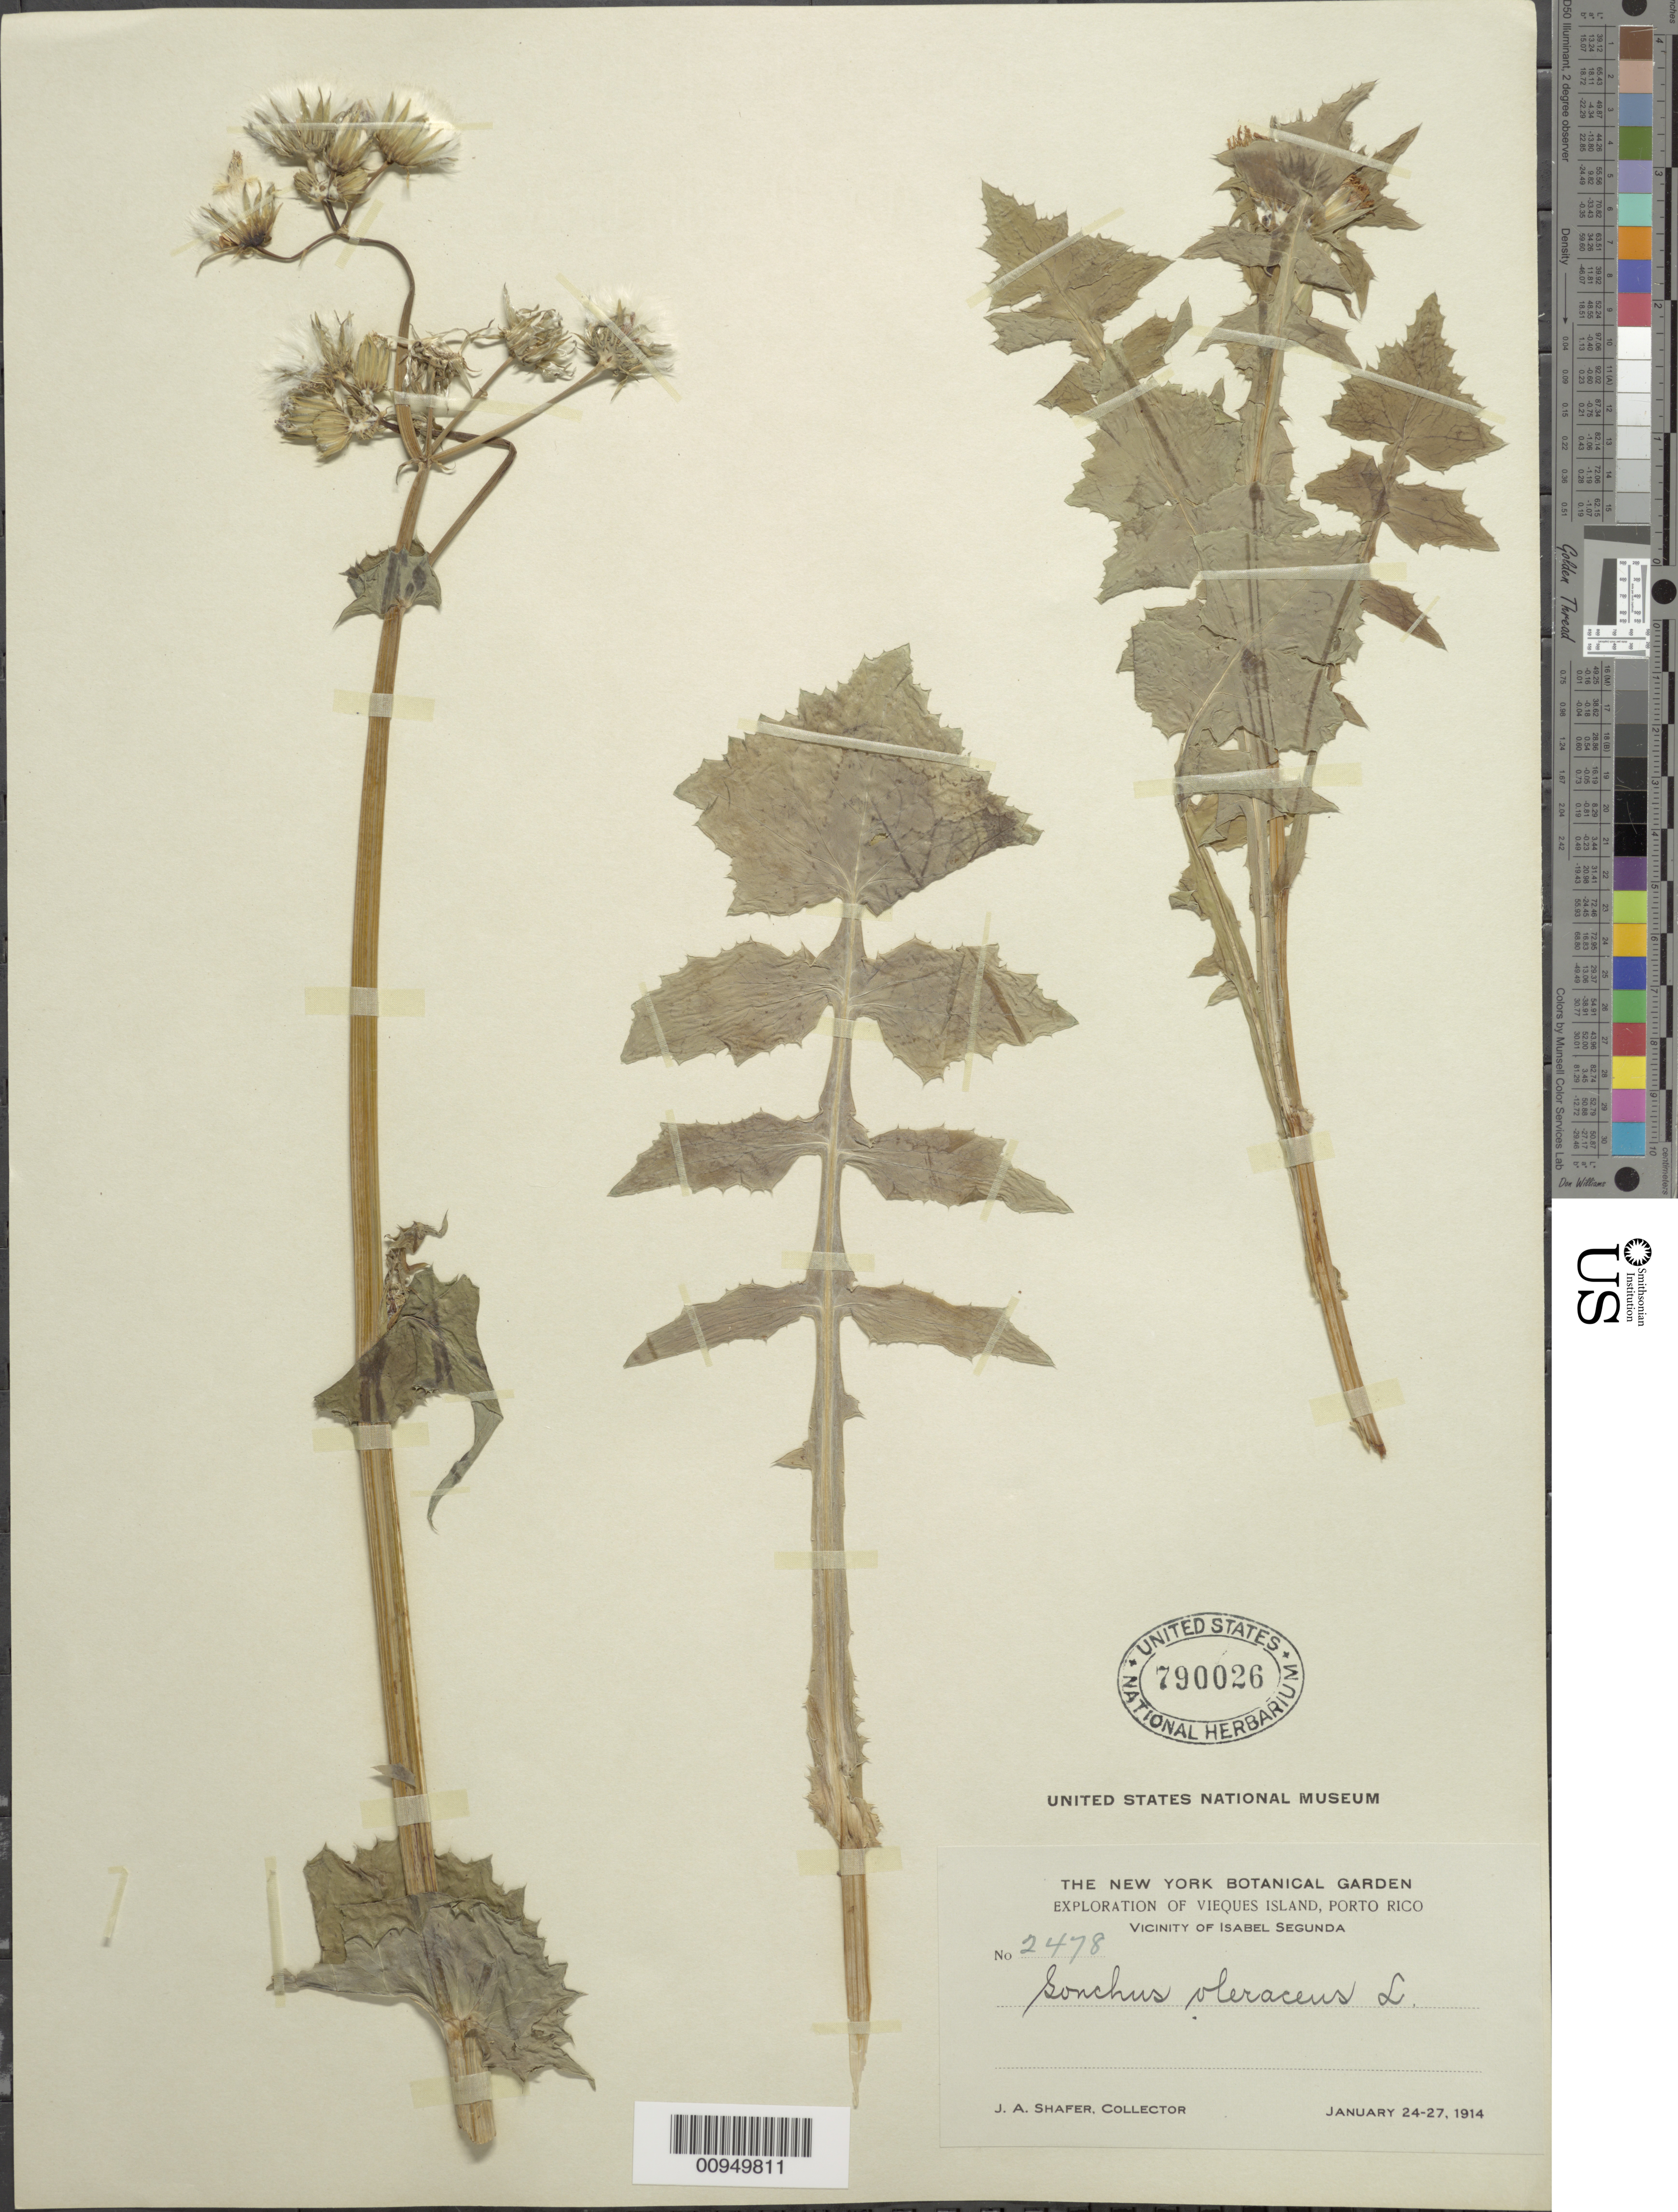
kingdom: Plantae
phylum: Tracheophyta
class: Magnoliopsida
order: Asterales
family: Asteraceae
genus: Sonchus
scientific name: Sonchus oleraceus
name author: L.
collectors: J. A. Shafer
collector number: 2478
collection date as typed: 24 Jan 1914 to 27 Jan 1914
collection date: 1914-01-24/1914-01-27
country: Puerto Rico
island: Vieques I.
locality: vicinity of Isabel Segunda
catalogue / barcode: US 790026